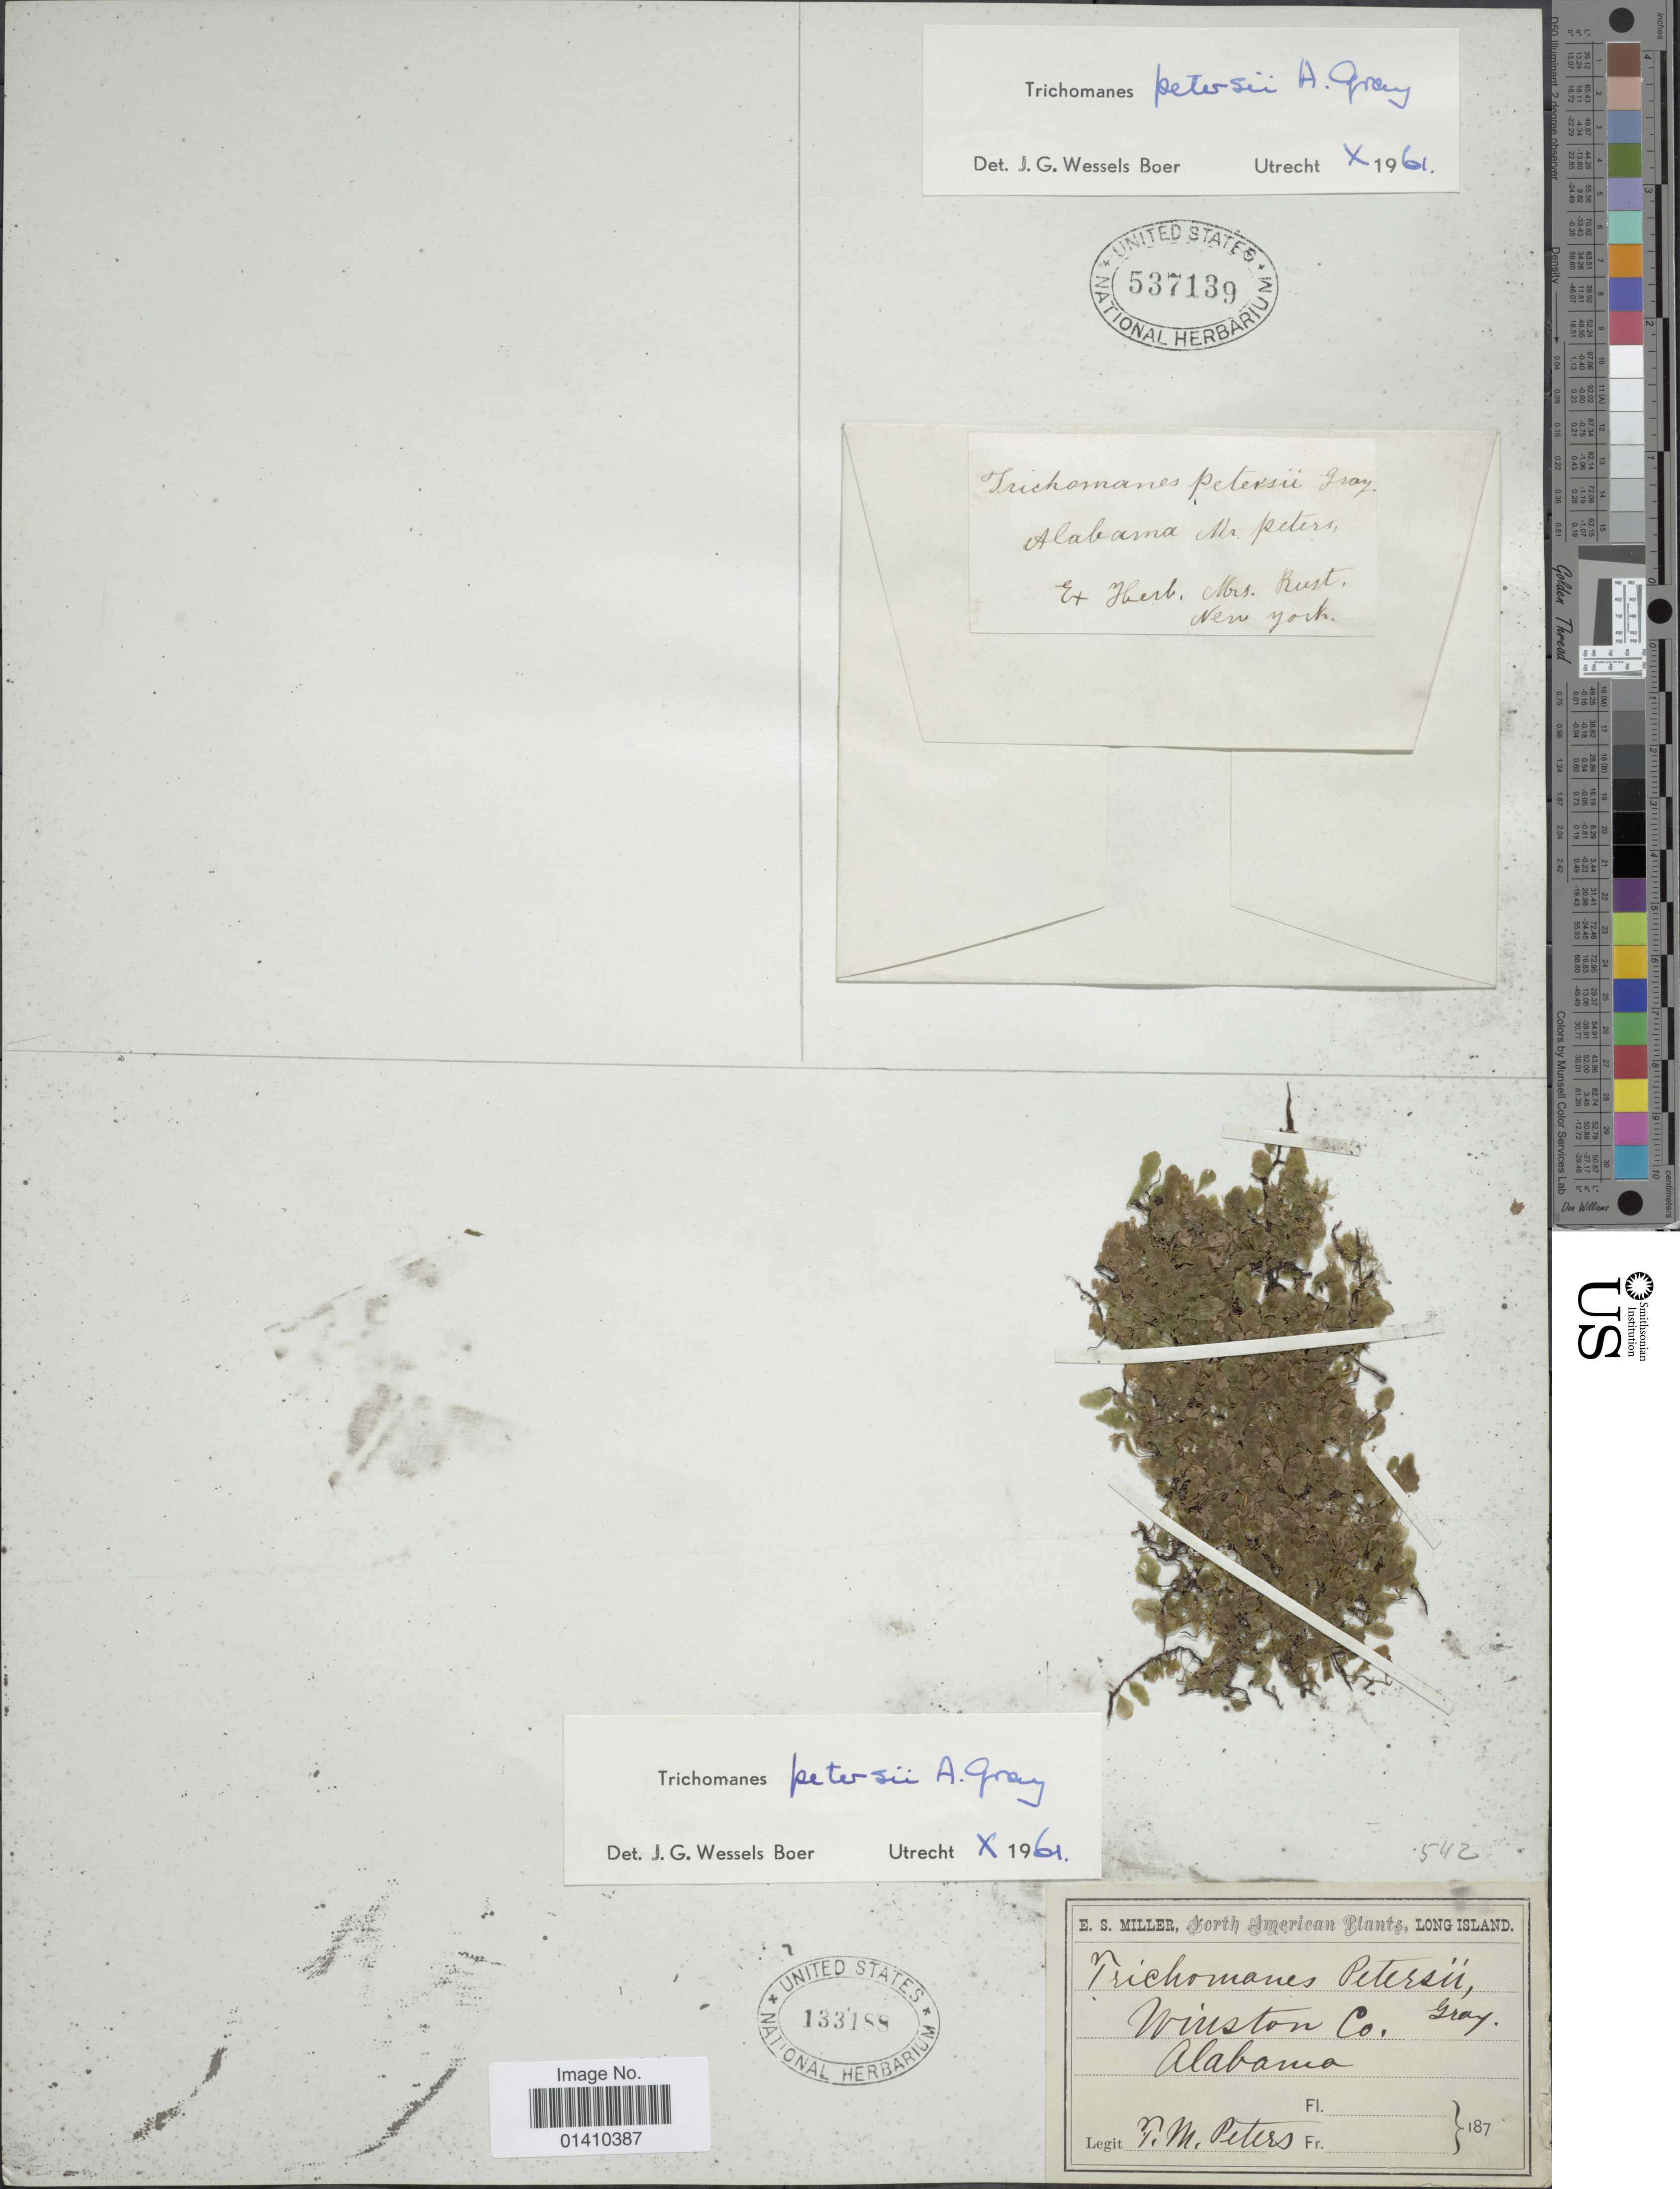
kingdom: Plantae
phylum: Tracheophyta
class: Polypodiopsida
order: Hymenophyllales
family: Hymenophyllaceae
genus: Didymoglossum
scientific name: Didymoglossum petersii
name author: (A. Gray) Copel.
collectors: T. Peters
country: United States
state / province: Alabama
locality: Winston Co.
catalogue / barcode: US 133188